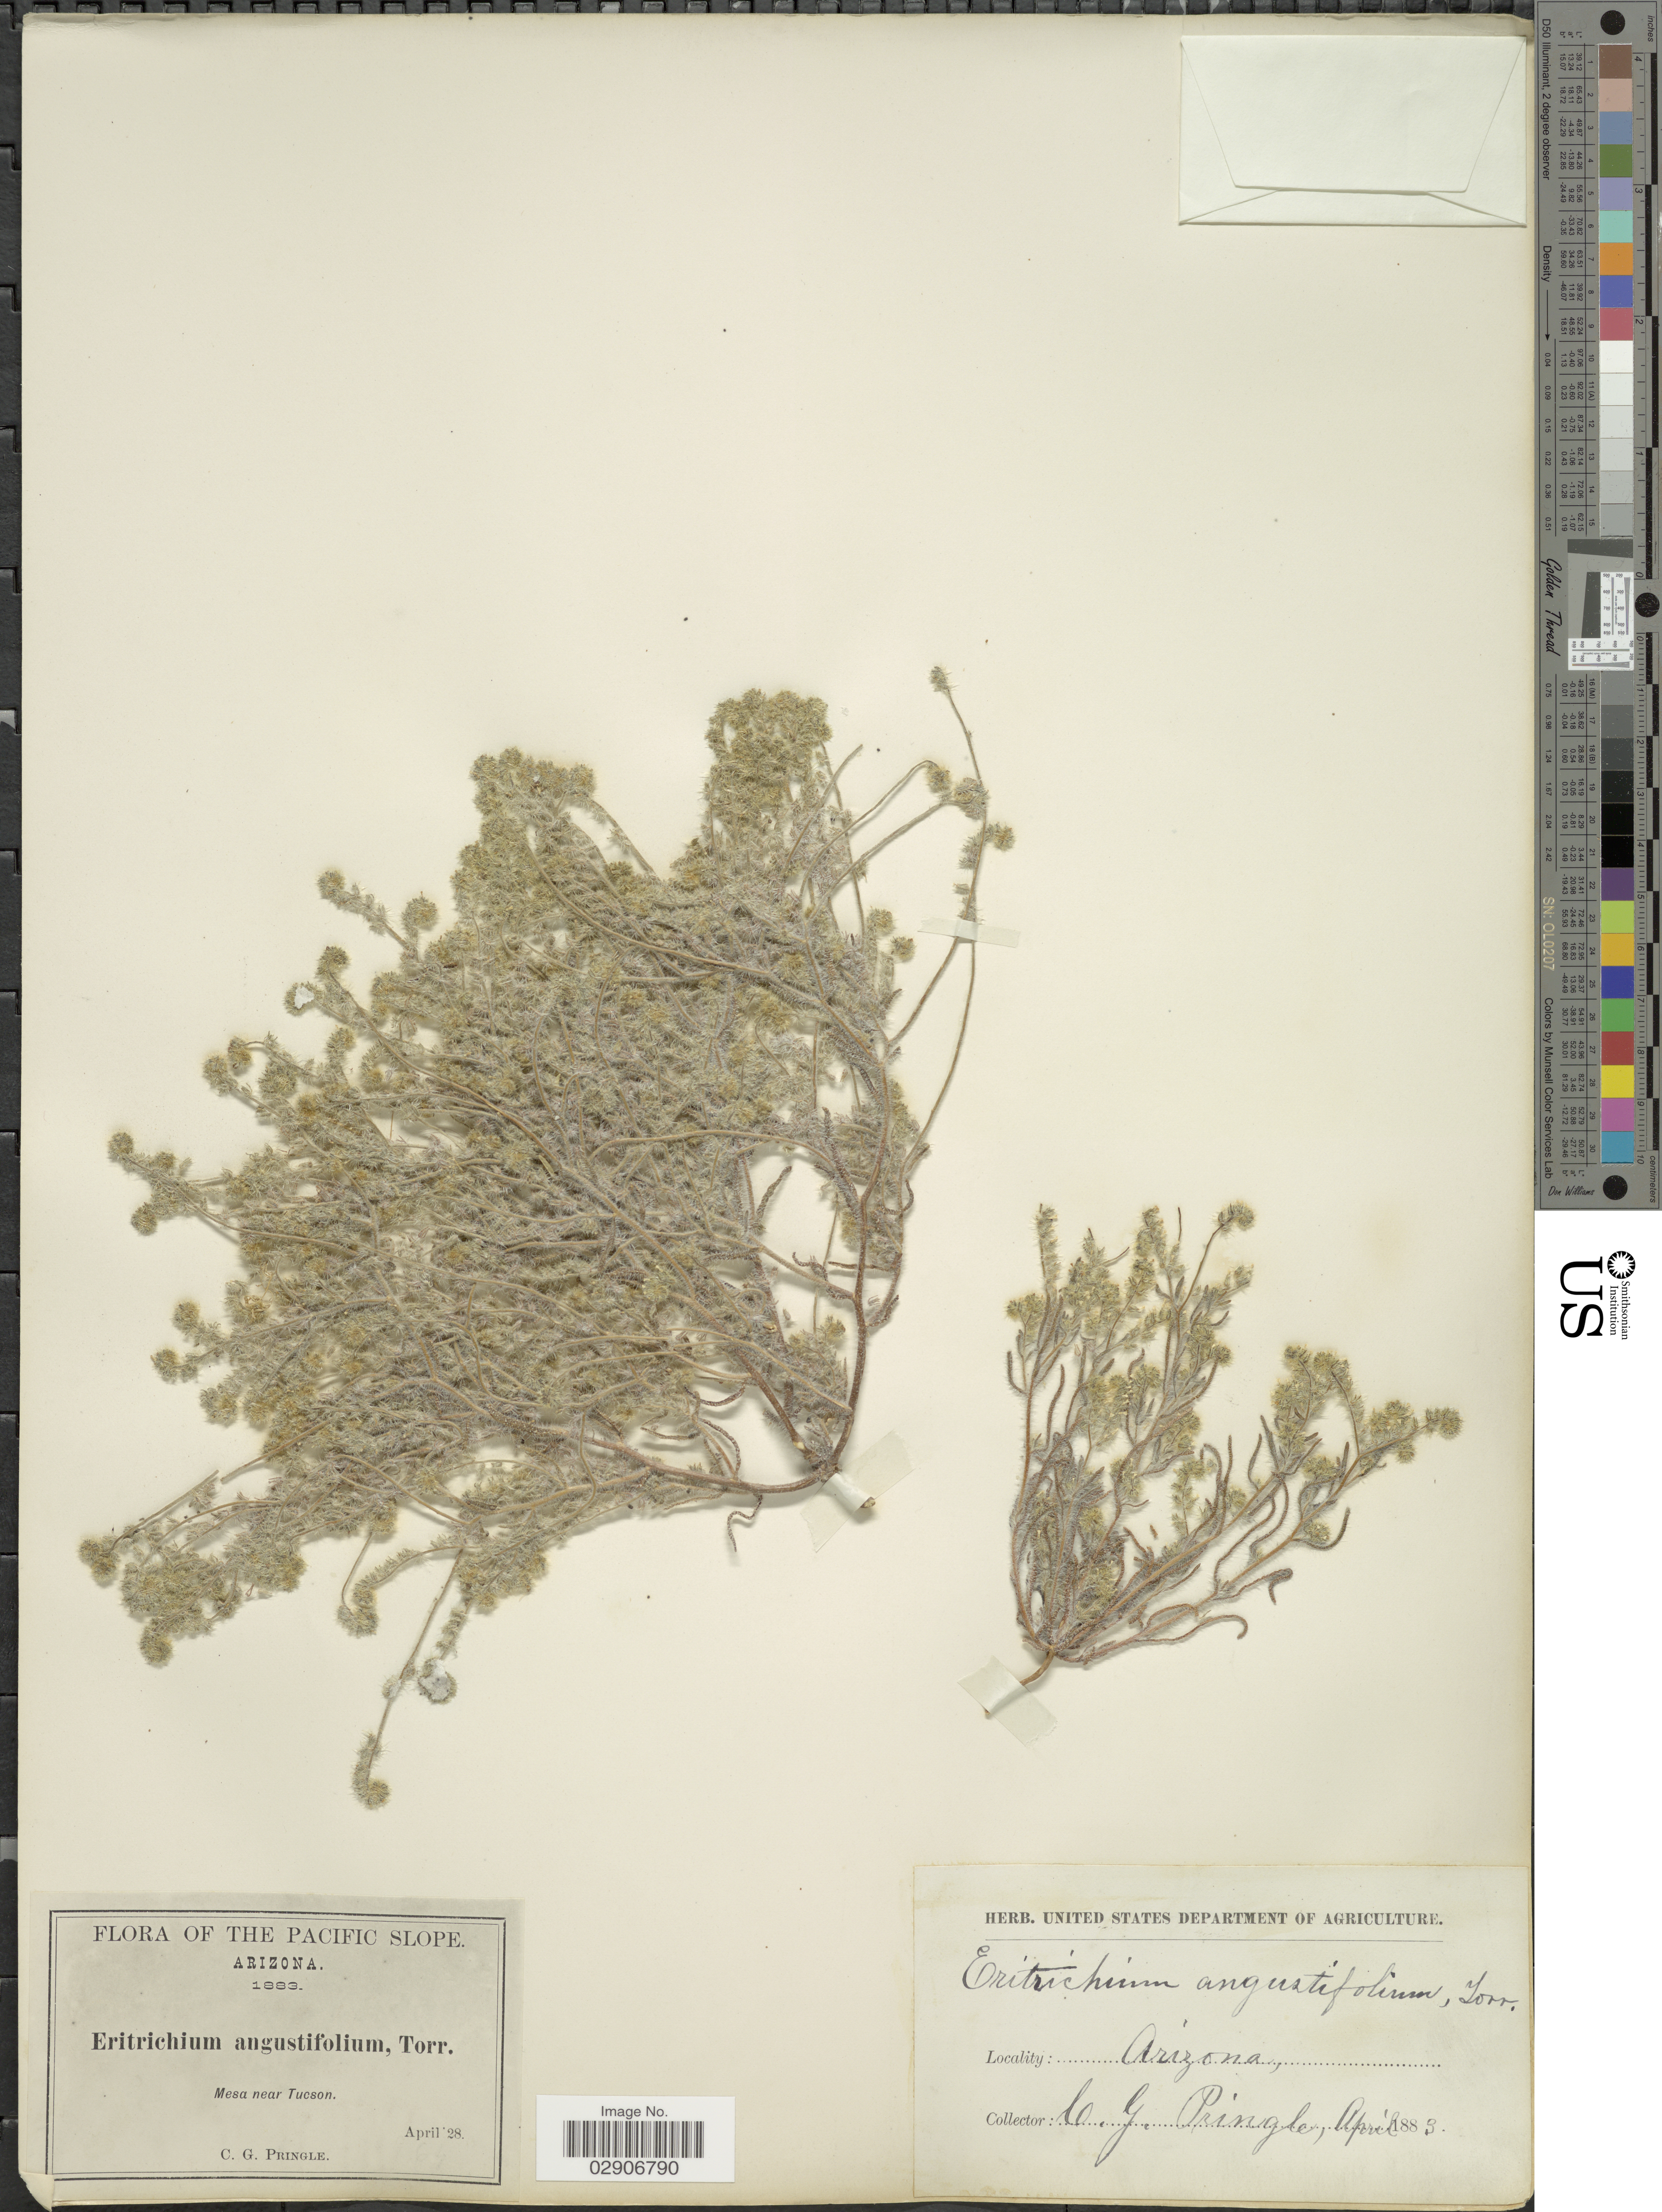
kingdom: Plantae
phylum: Tracheophyta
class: Magnoliopsida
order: Boraginales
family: Boraginaceae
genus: Cryptantha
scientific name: Cryptantha angustifolia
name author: (Torr.) Greene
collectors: C. G. Pringle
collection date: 1883-04-28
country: United States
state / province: Arizona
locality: The Pacific Slope. Mesa near Tucson.